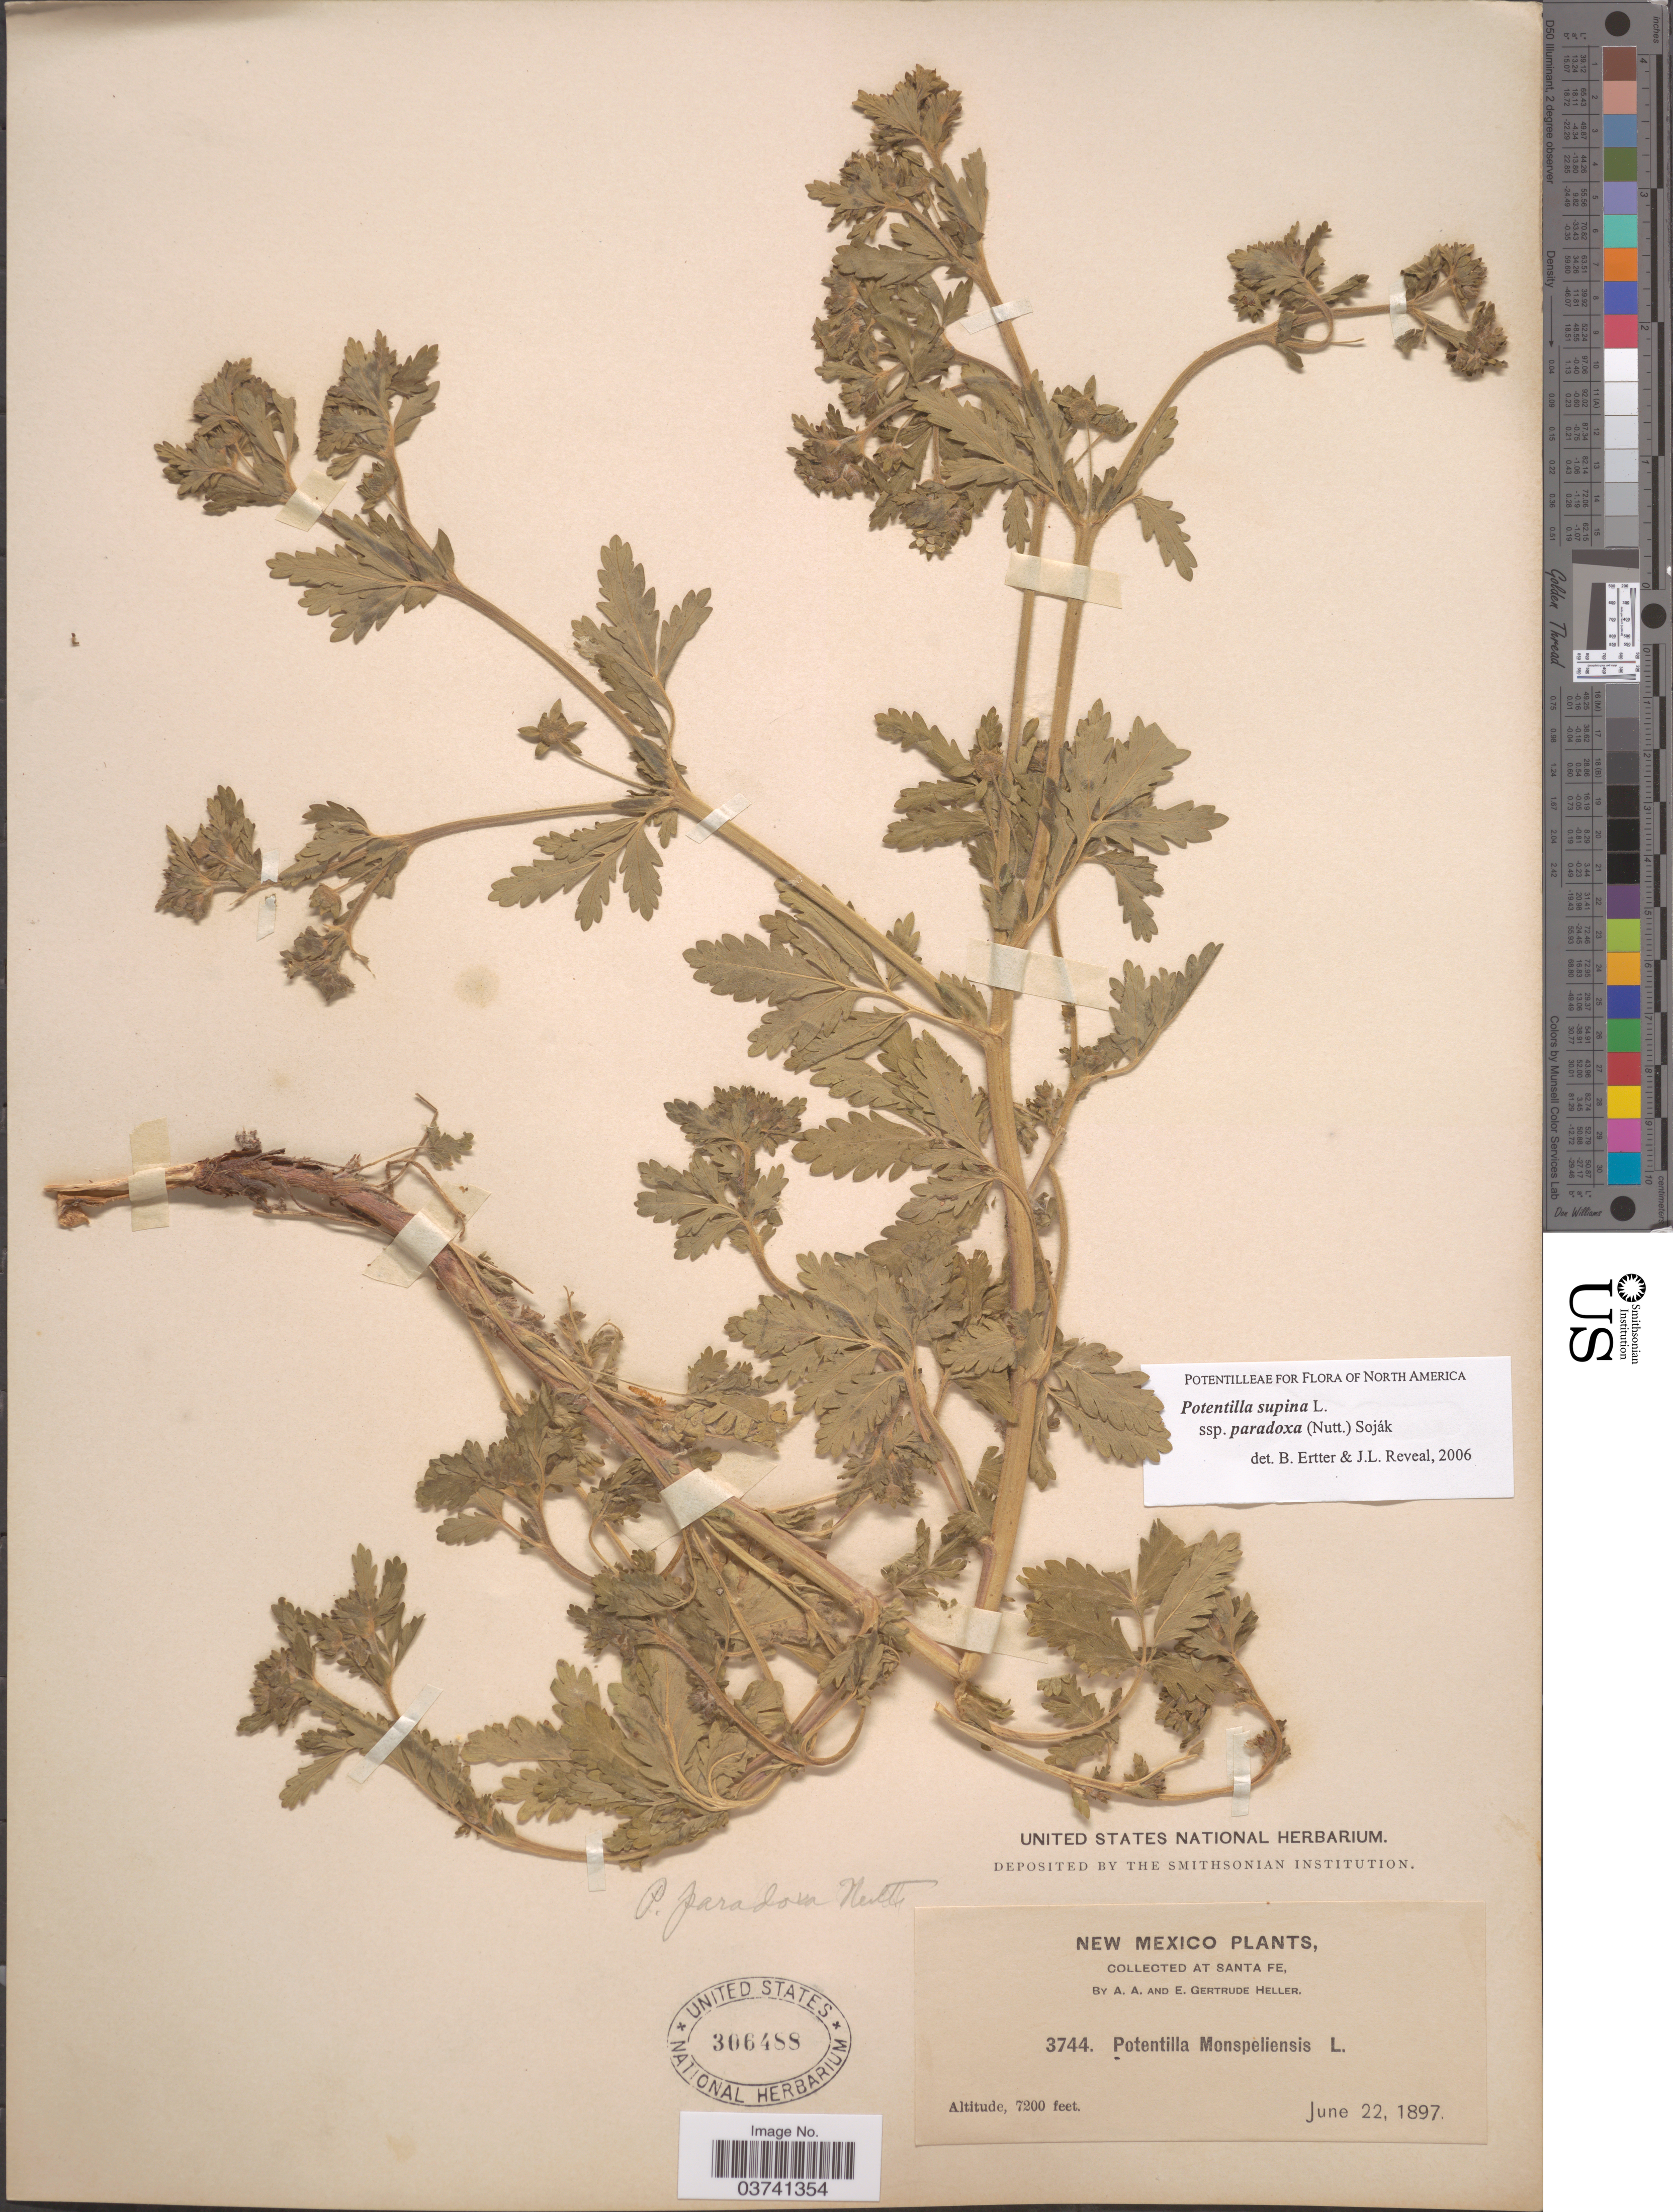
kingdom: Plantae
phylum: Tracheophyta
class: Magnoliopsida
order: Rosales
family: Rosaceae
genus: Potentilla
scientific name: Potentilla supina subsp. paradoxa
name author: (Nutt.) Soják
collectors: A. A. Heller & E. G. Heller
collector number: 3744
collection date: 1897-06-22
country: United States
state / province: New Mexico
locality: Santa Fe.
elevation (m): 2195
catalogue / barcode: US 306488